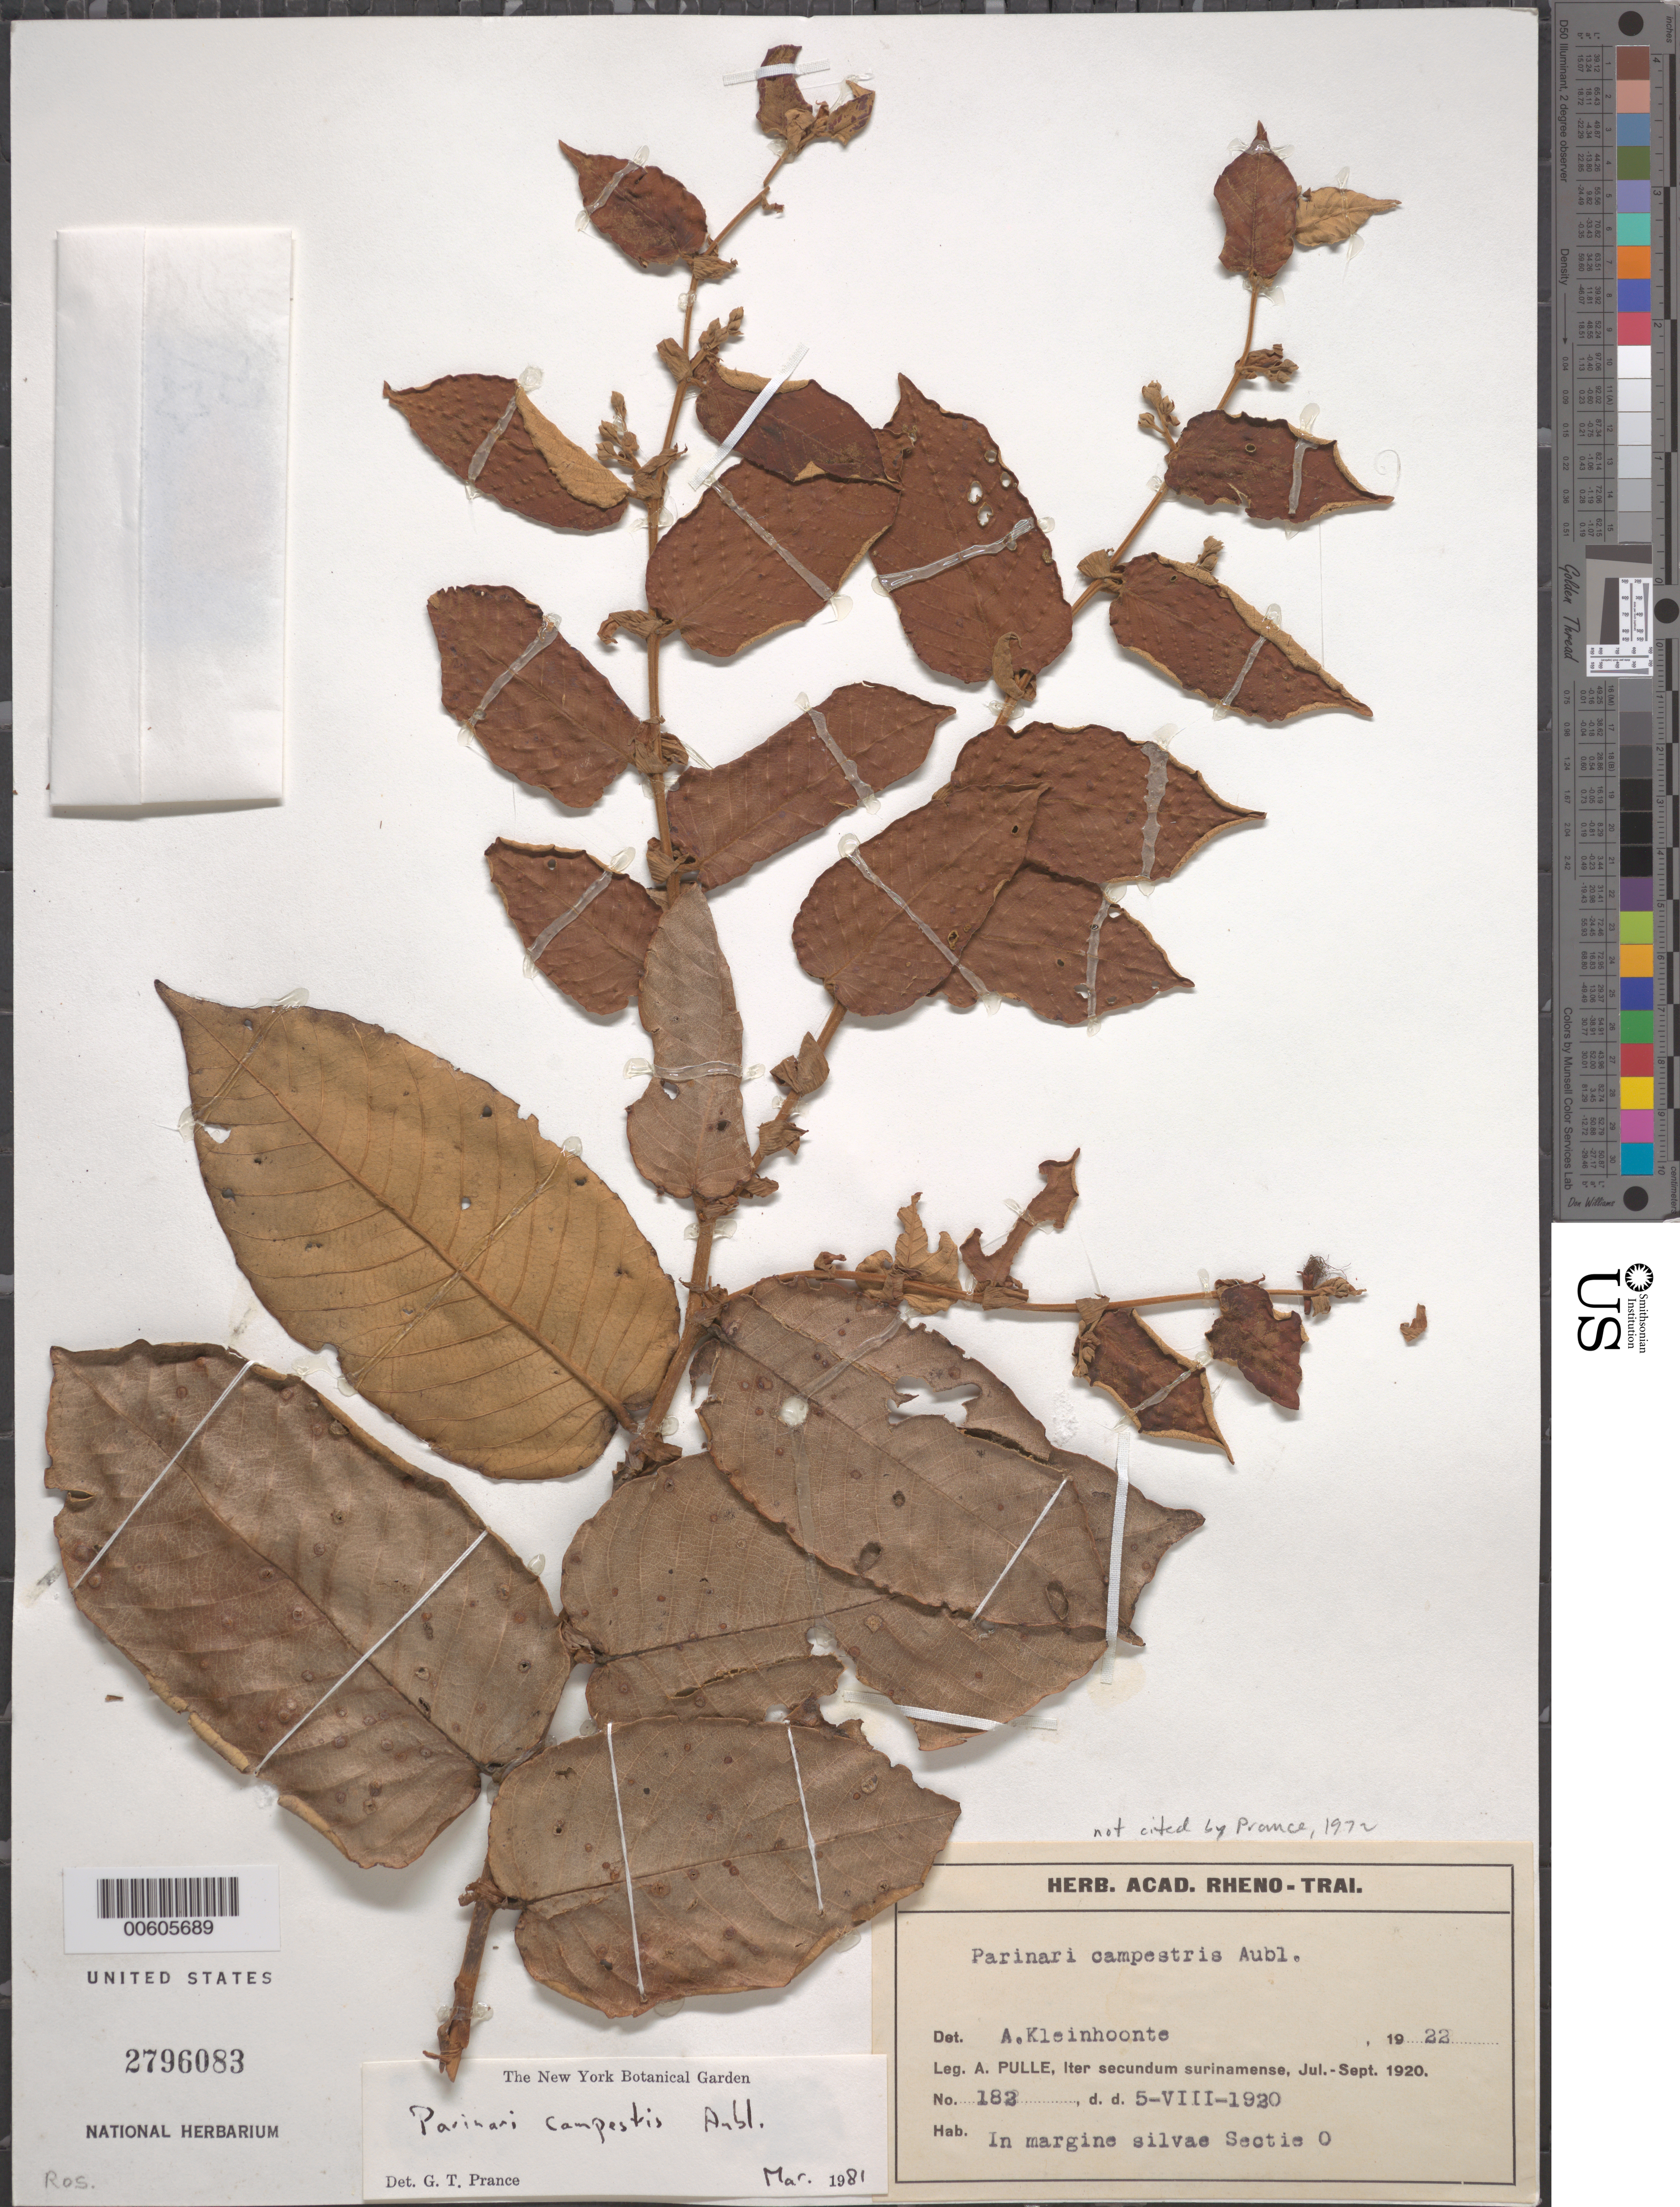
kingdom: Plantae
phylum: Tracheophyta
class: Magnoliopsida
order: Malpighiales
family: Chrysobalanaceae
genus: Parinari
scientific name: Parinari campestris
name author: Aubl.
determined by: Prance, G. T.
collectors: A. A. Pulle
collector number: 182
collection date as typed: Jul-20 to Sep-20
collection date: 1920-07/1920-09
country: Suriname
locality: Sectie O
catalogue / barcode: US 2796083